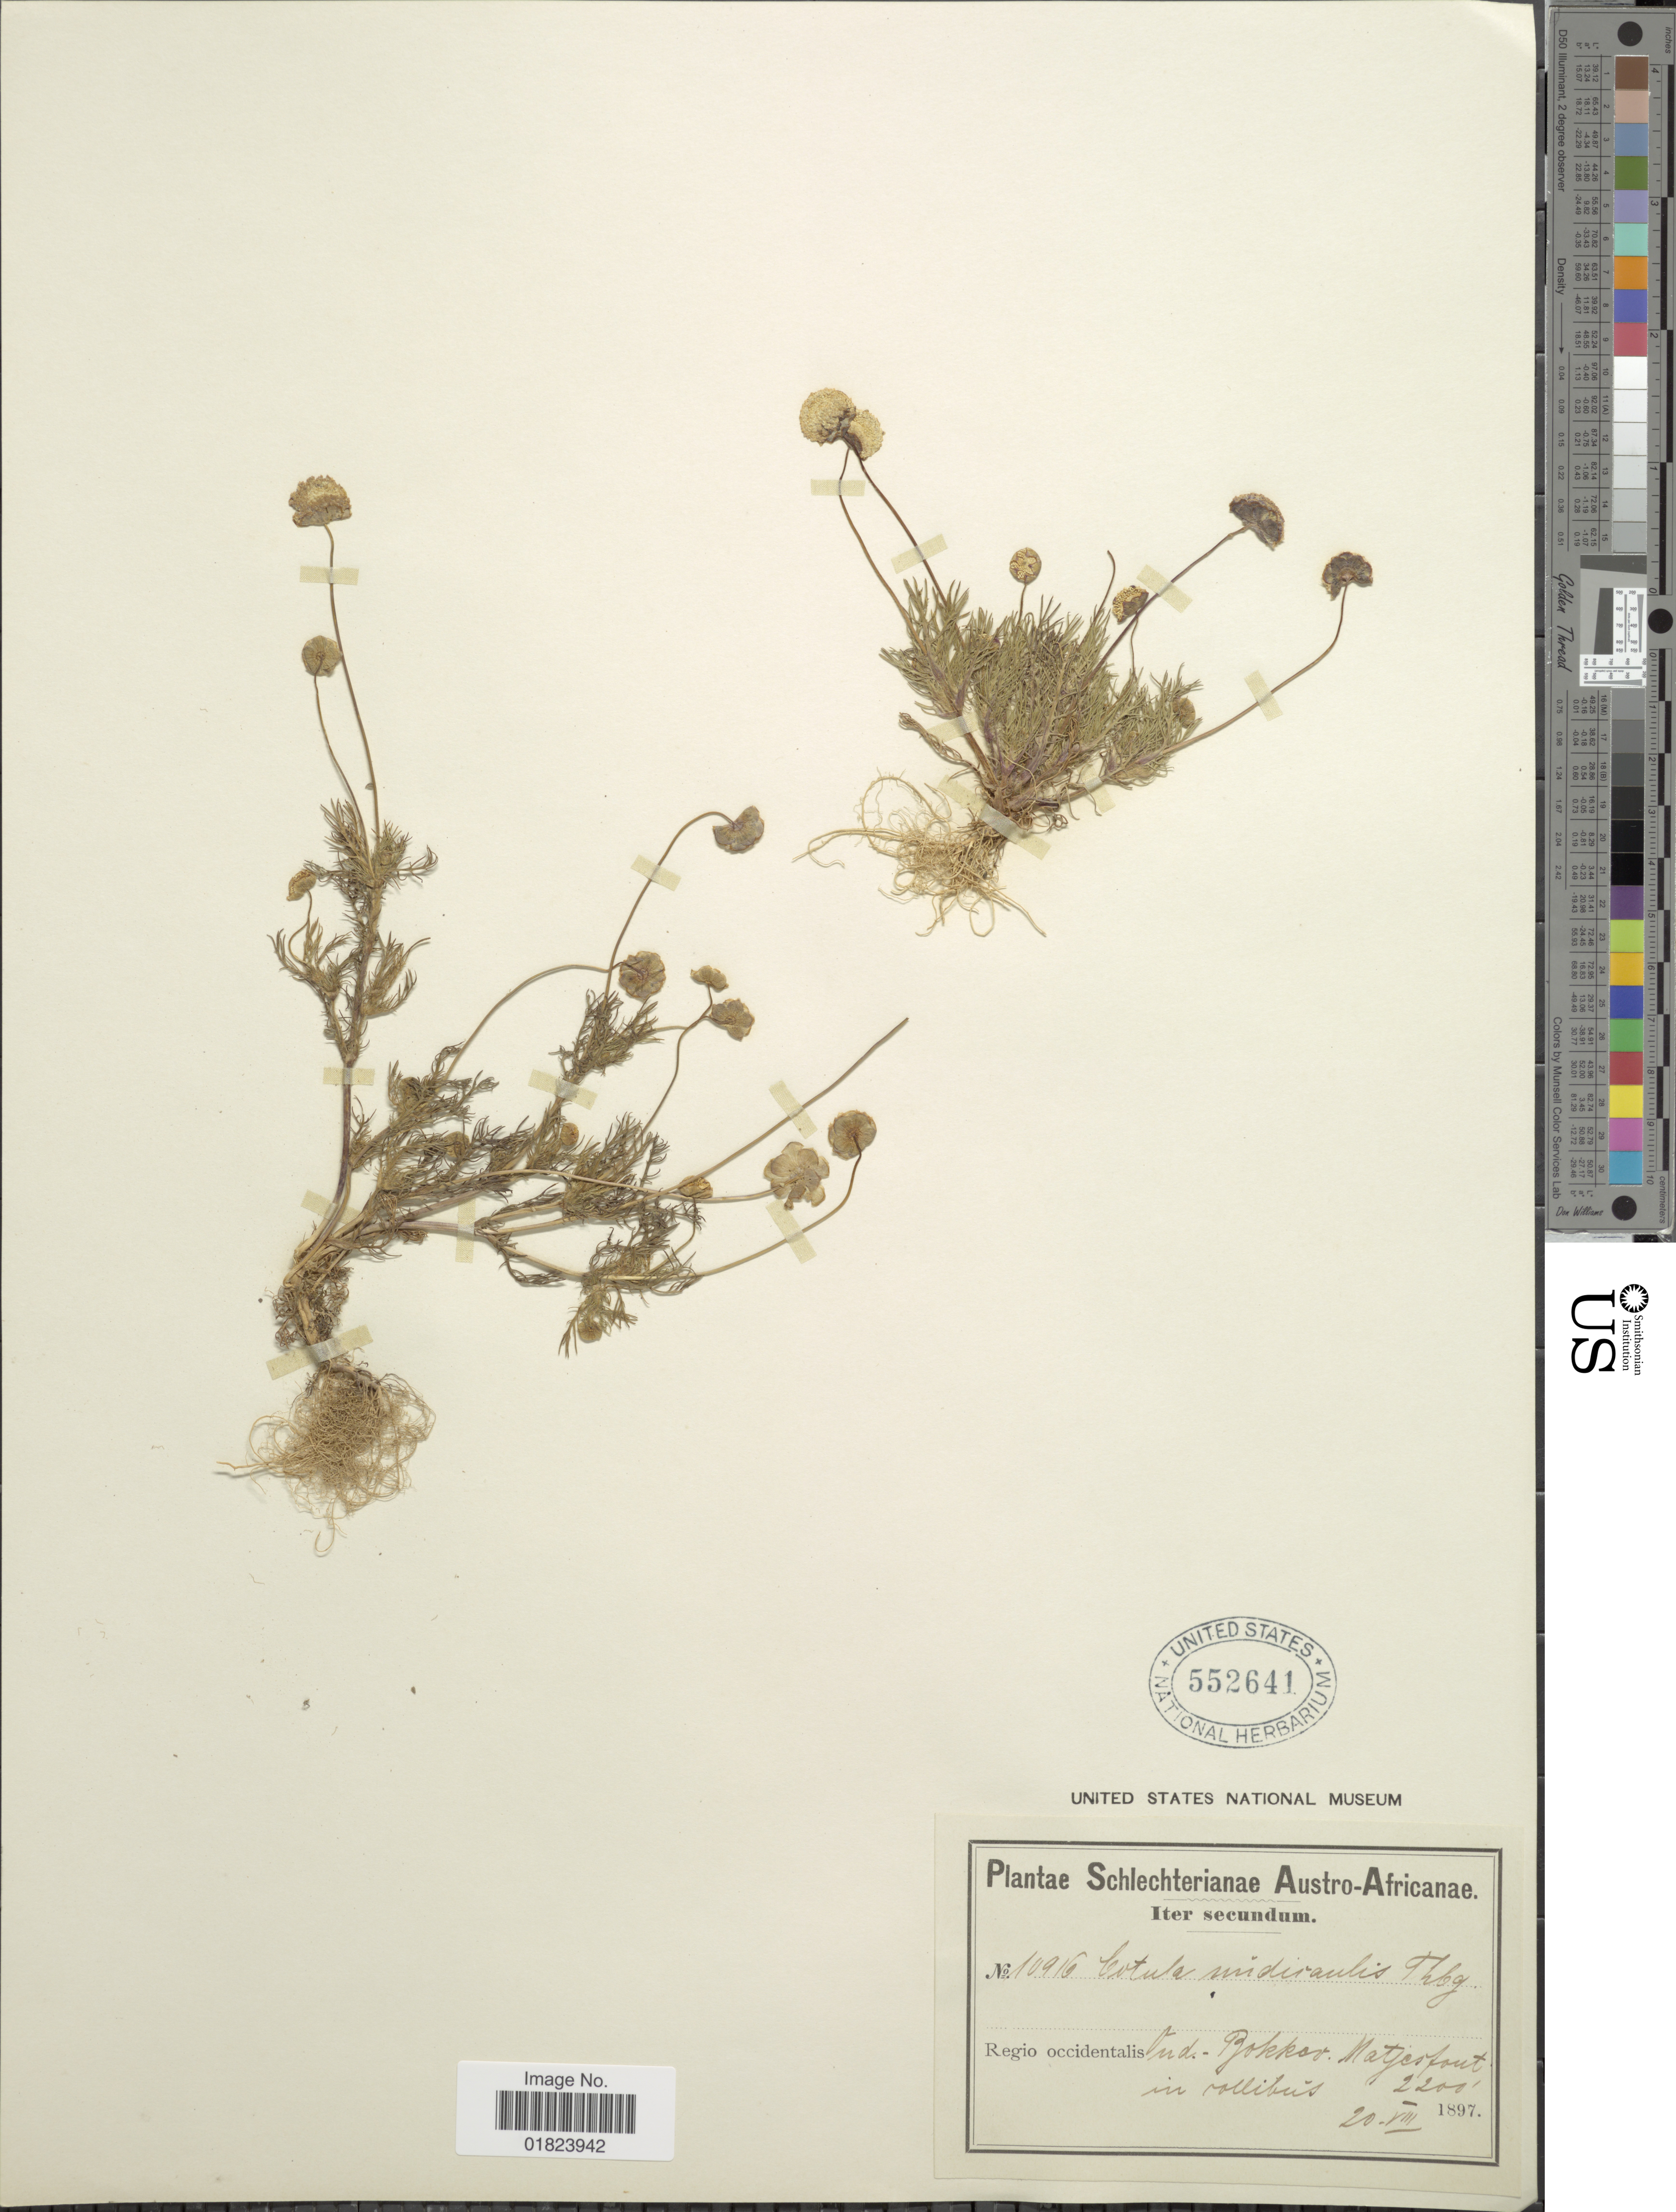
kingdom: Plantae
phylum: Tracheophyta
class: Magnoliopsida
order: Asterales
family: Asteraceae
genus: Cotula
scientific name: Cotula nudicaulis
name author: Thunb.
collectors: Schlechter, --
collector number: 10916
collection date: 1897-08-20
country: South Africa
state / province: Western Cape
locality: Matjiesfontein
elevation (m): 671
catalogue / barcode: US 552641